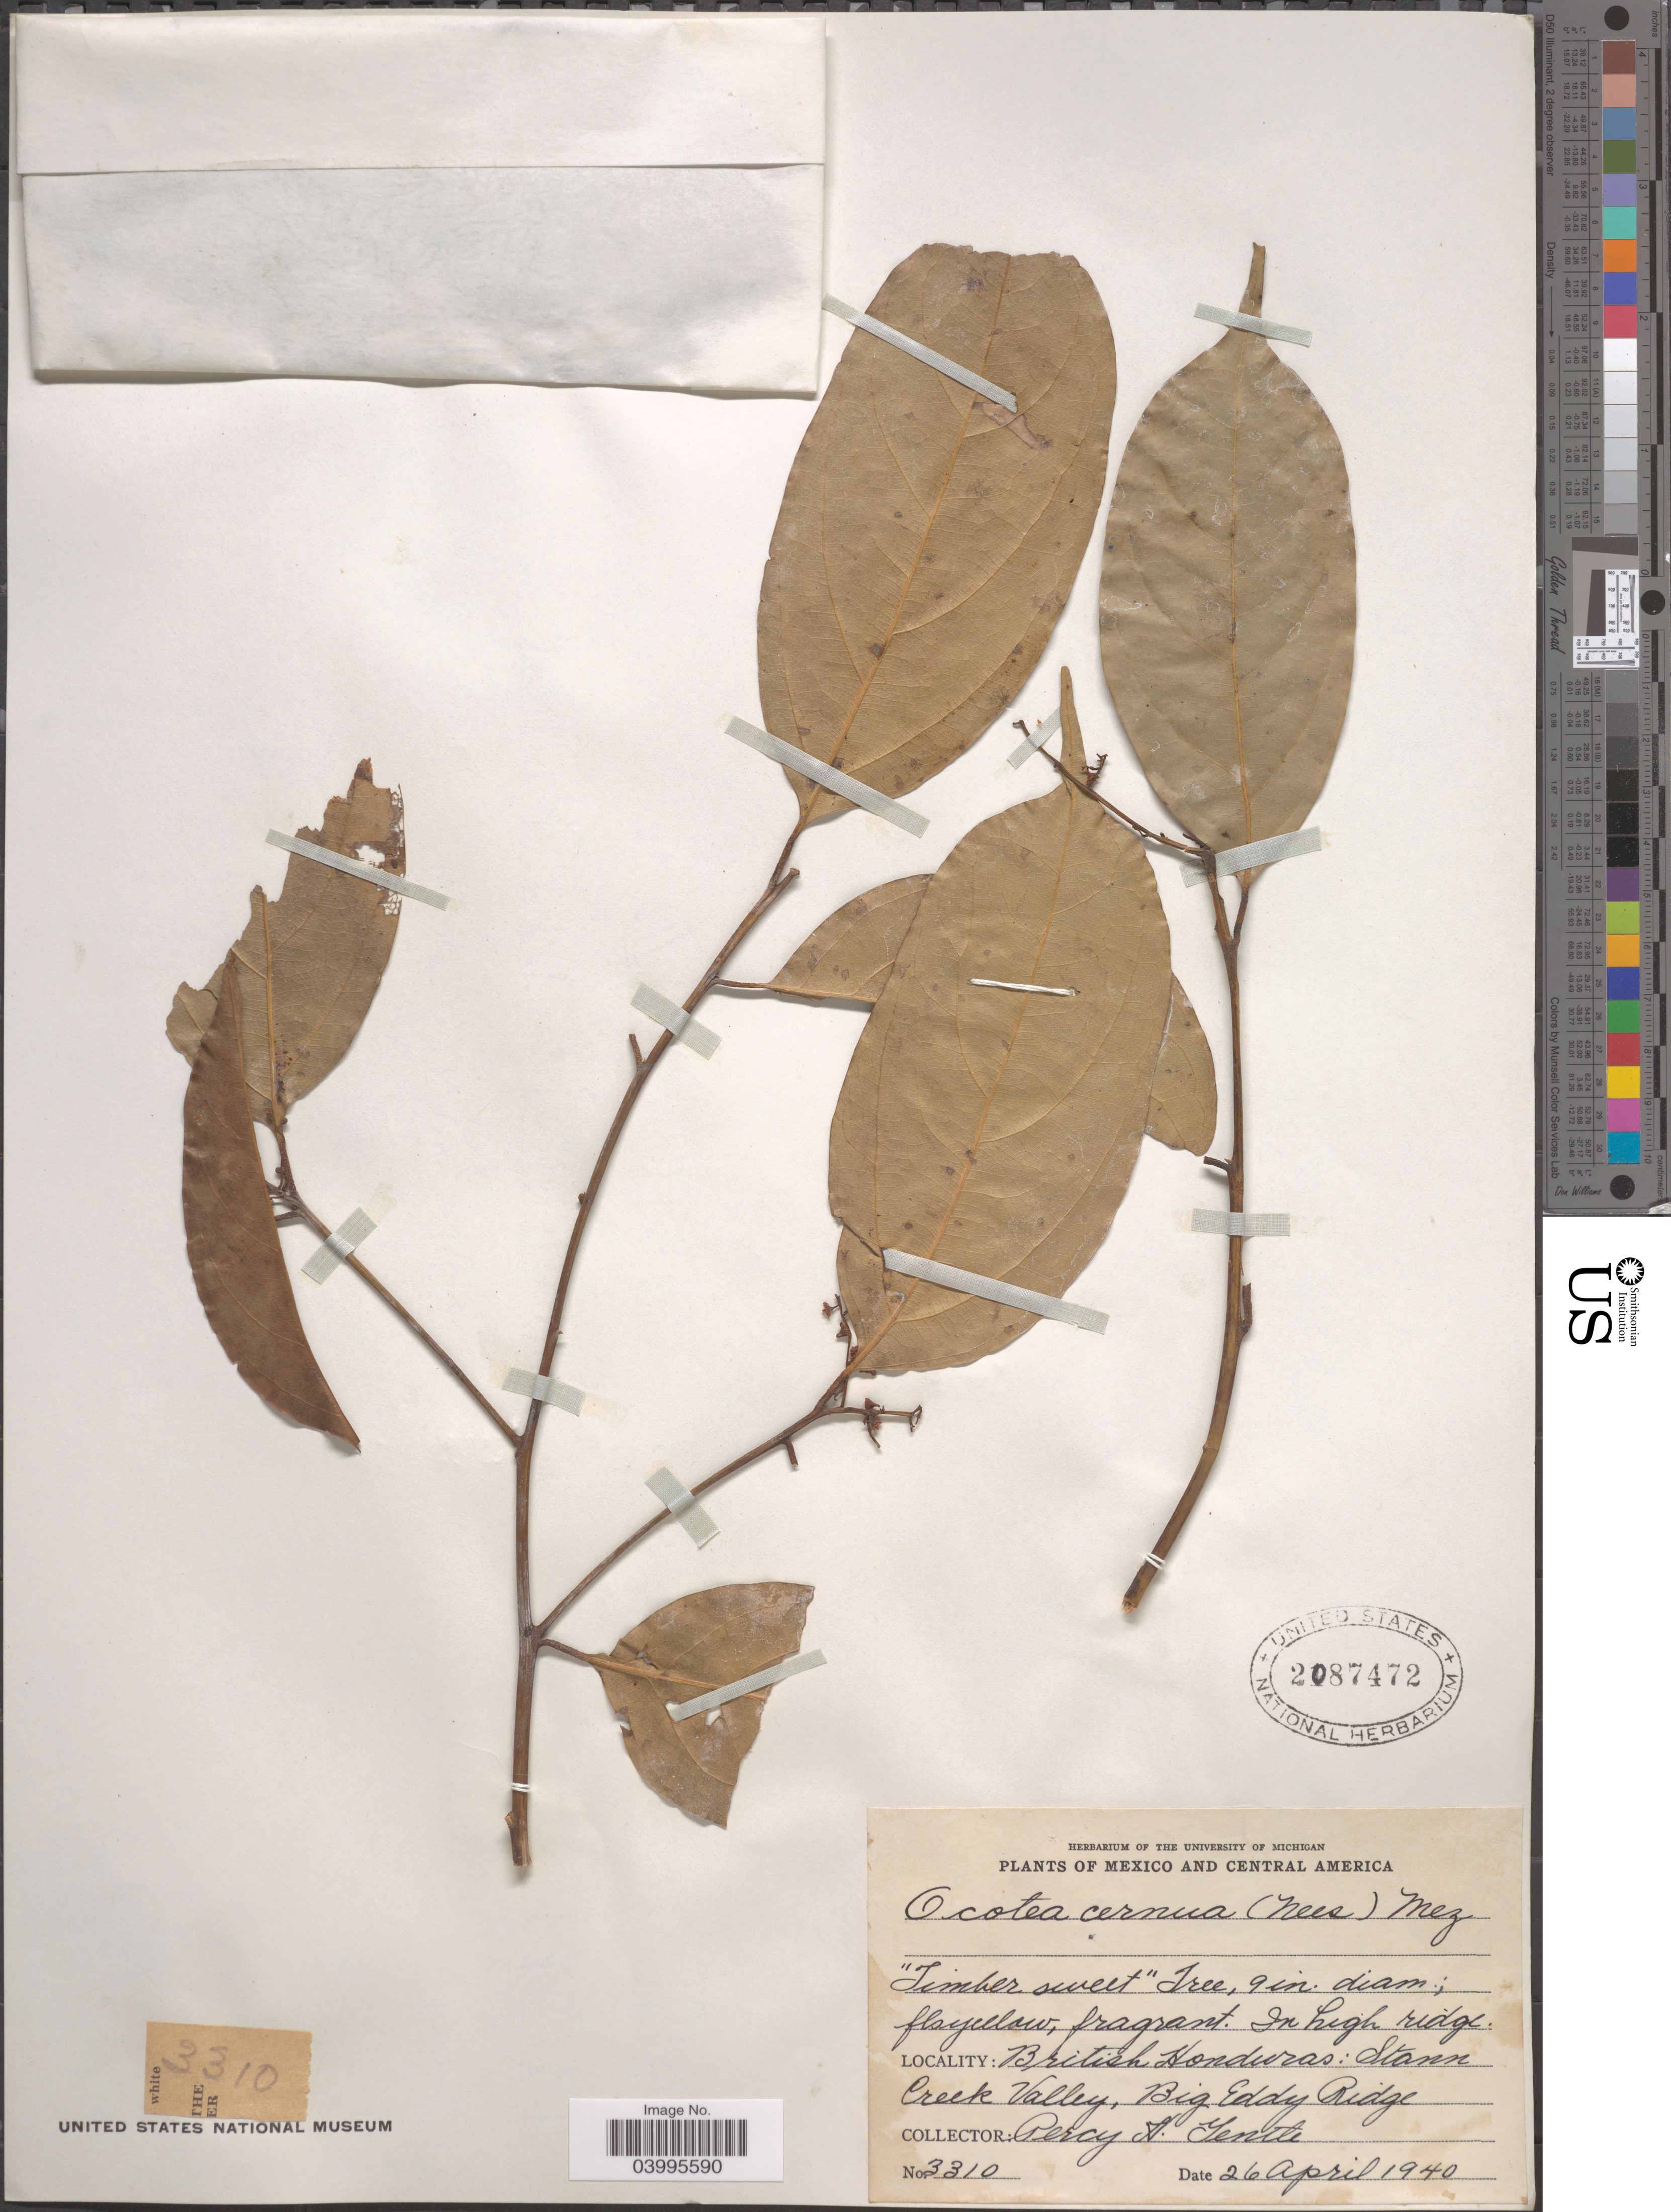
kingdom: Plantae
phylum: Tracheophyta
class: Magnoliopsida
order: Laurales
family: Lauraceae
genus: Ocotea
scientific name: Ocotea cernua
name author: (Nees) Mez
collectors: P. H. Gentle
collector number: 3310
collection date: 1940-04-26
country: Belize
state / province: Stann Creek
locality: British Honduras: Stann Creek Valley, Big Eddy Ridge.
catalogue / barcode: US 2087472